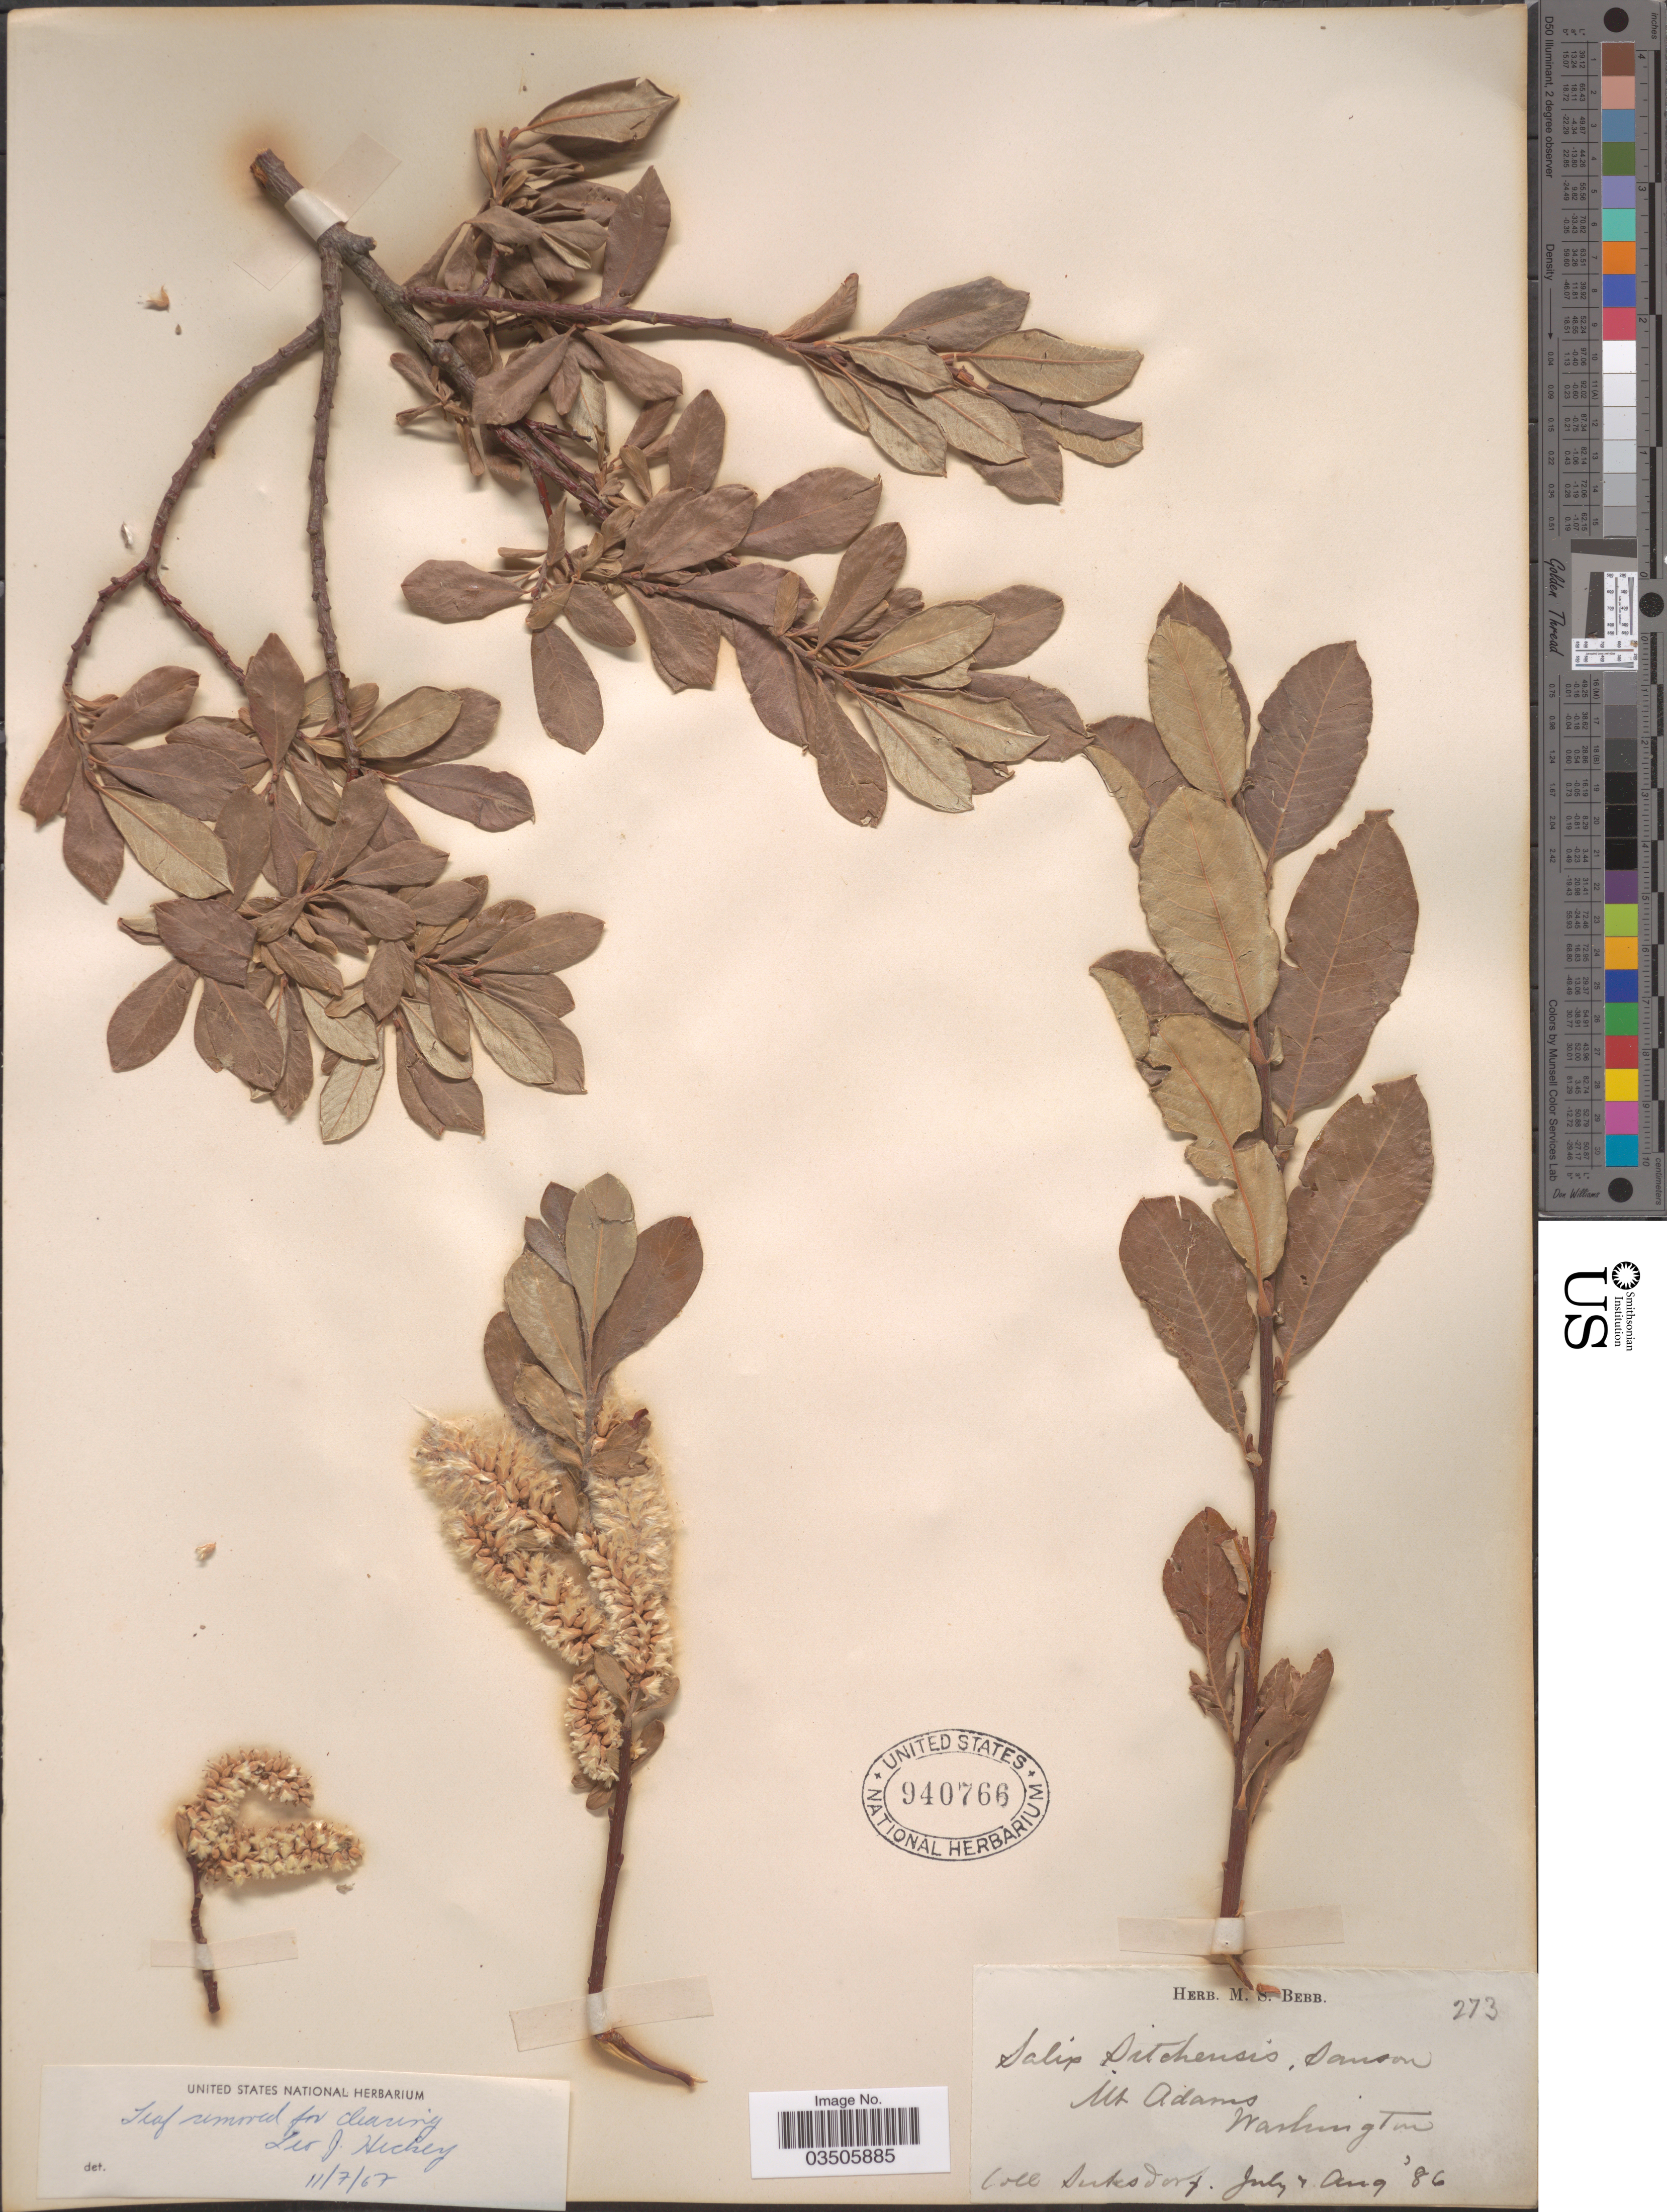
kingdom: Plantae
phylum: Tracheophyta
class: Magnoliopsida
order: Malpighiales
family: Salicaceae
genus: Salix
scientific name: Salix sitchensis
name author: Sanson ex Bong.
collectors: -- Suksdorf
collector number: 273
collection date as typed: Transcribed d/m/y: /7/86 to /8/86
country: United States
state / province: Washington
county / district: Yakima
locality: Mt. Adams.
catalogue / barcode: US 940766